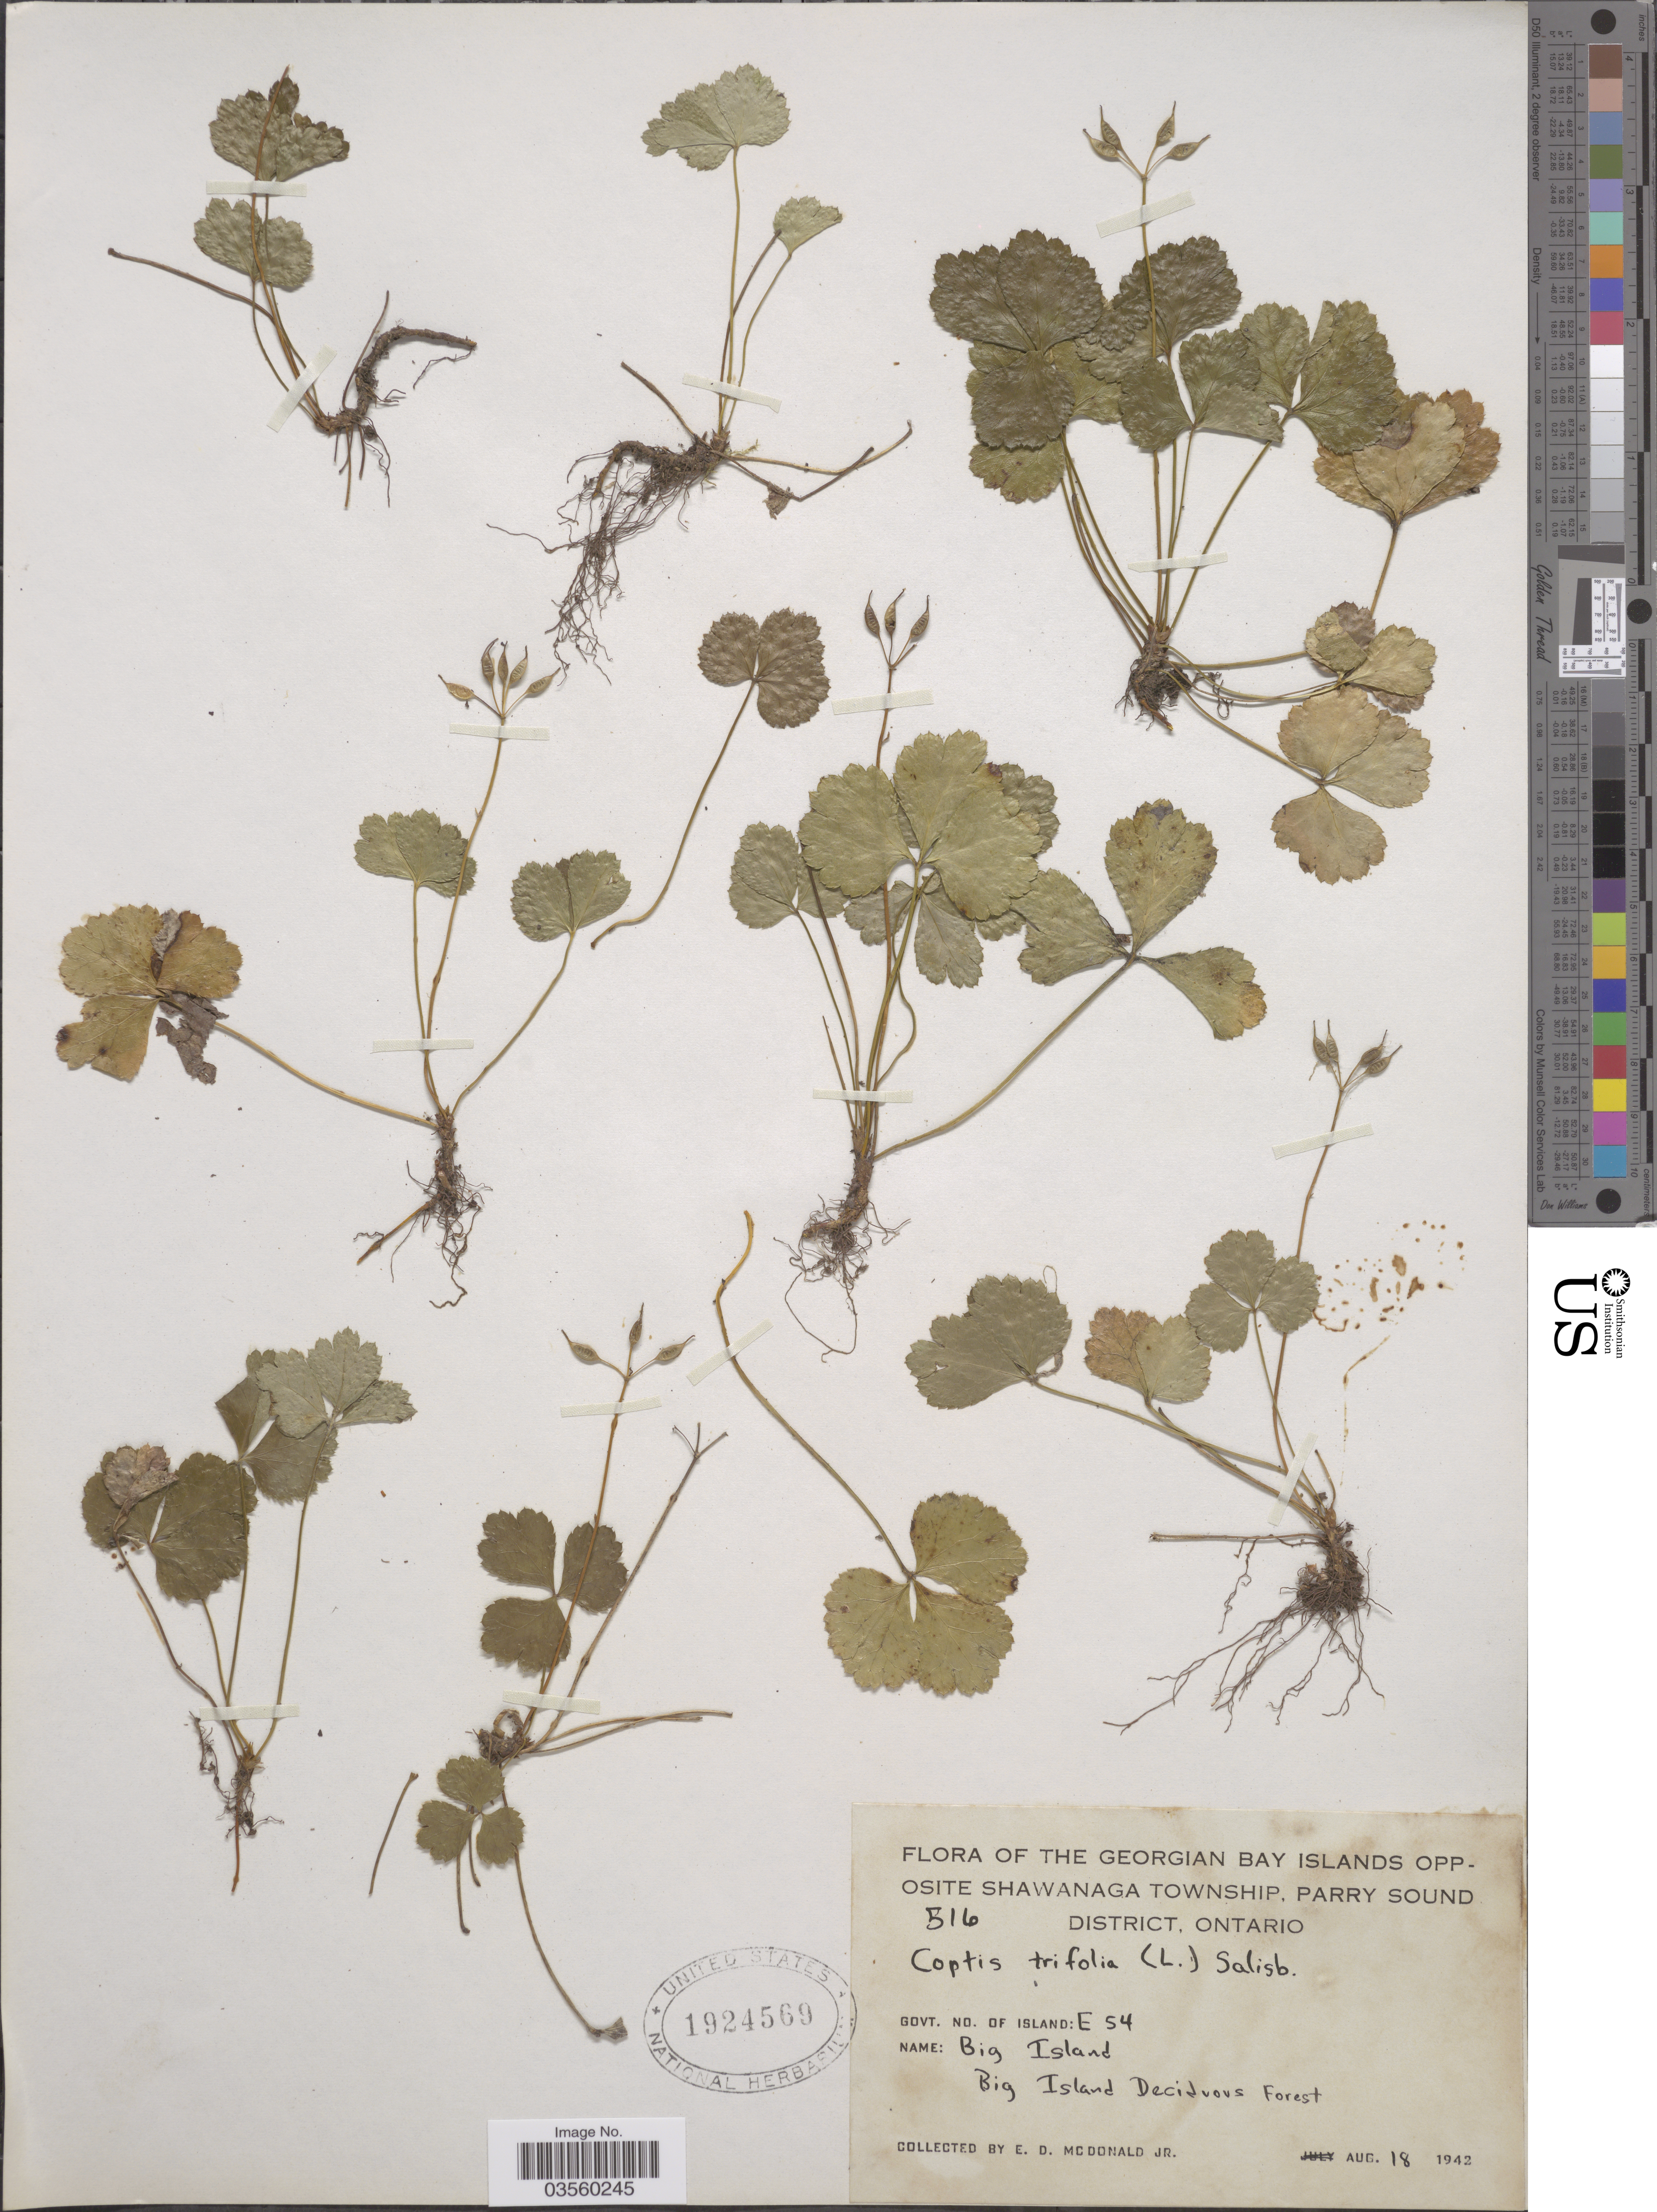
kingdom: Plantae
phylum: Tracheophyta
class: Magnoliopsida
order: Ranunculales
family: Ranunculaceae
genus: Coptis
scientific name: Coptis trifolia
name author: (L.) Salisb.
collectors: E. D. McDonald Jr.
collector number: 516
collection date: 1942-08-18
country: Canada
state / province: Ontario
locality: The Georgian Bay Islands opposite Shawanaga Township, Parry Sound District. Govt. No. of Island: E 54. Name: Big Island. Big Island Deciduous Forest.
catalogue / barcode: US 1924569